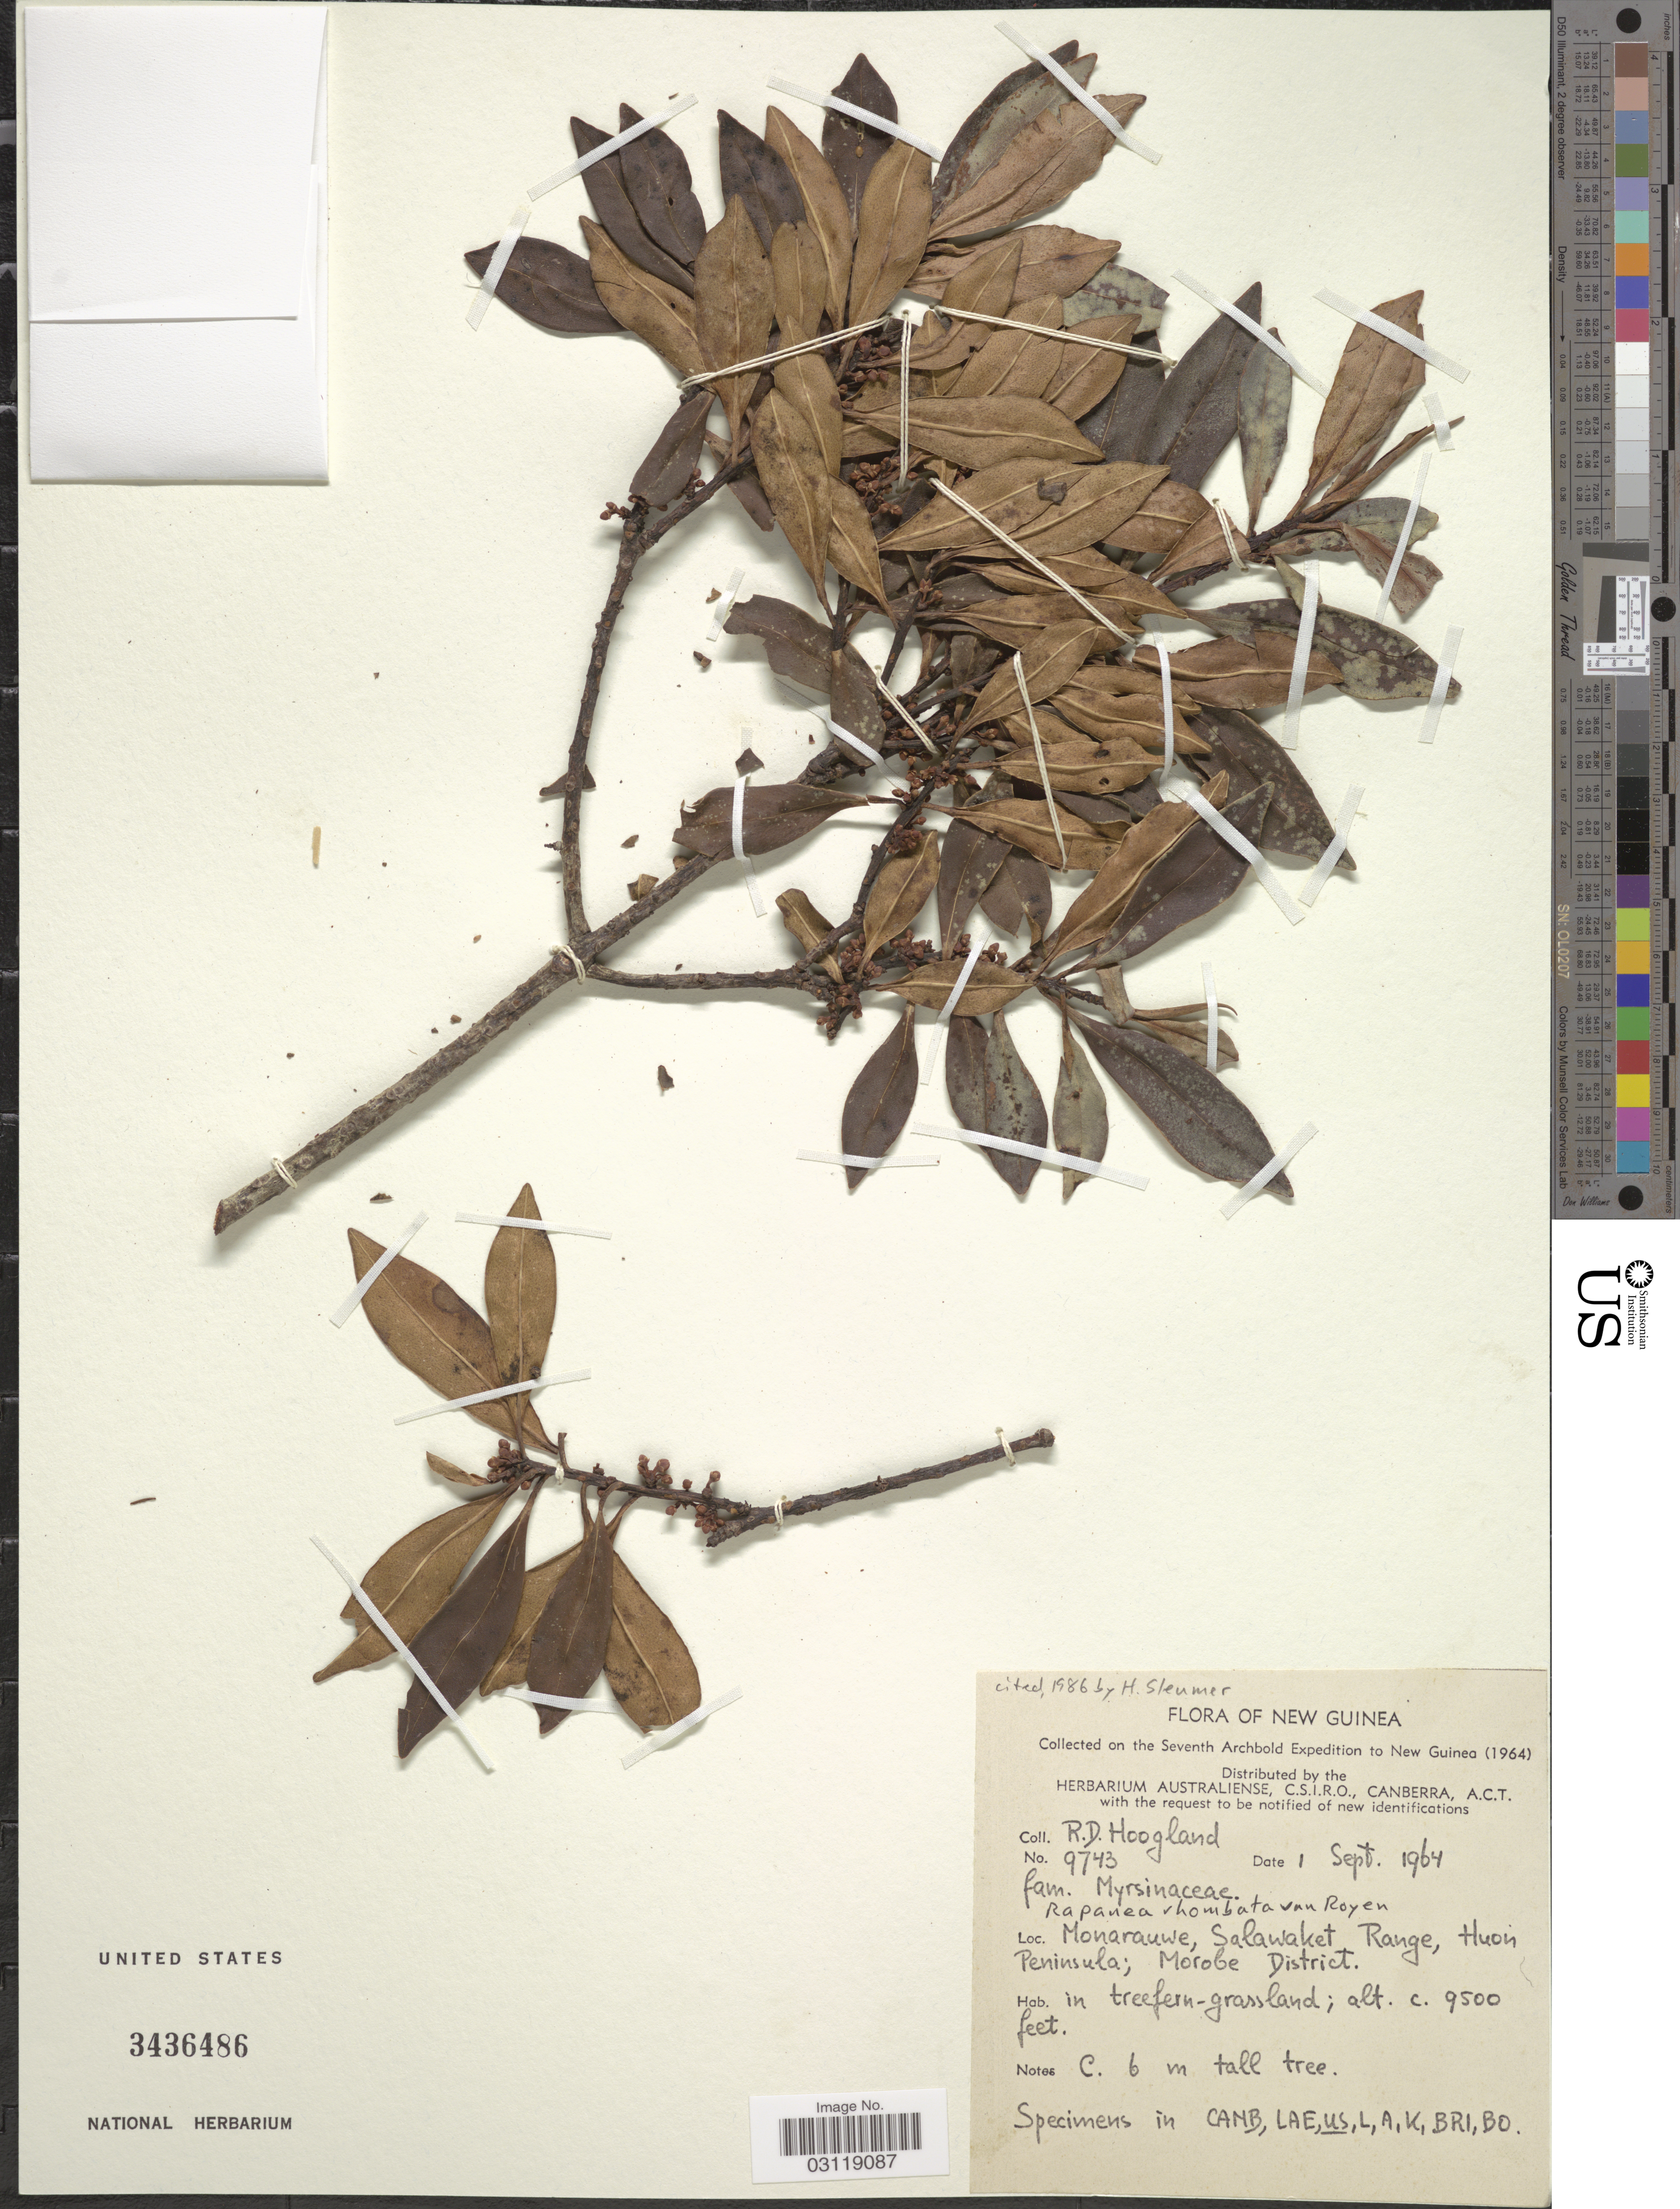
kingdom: Plantae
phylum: Tracheophyta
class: Magnoliopsida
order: Ericales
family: Primulaceae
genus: Rapanea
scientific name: Rapanea rhombata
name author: P. Royen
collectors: R. D. Hoogland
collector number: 9743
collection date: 1964-09-01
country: Papua New Guinea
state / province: Morobe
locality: New Guinea. Monarauwe, Salawaket Range, Huon Peninsula.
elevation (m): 2896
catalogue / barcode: US 3436486